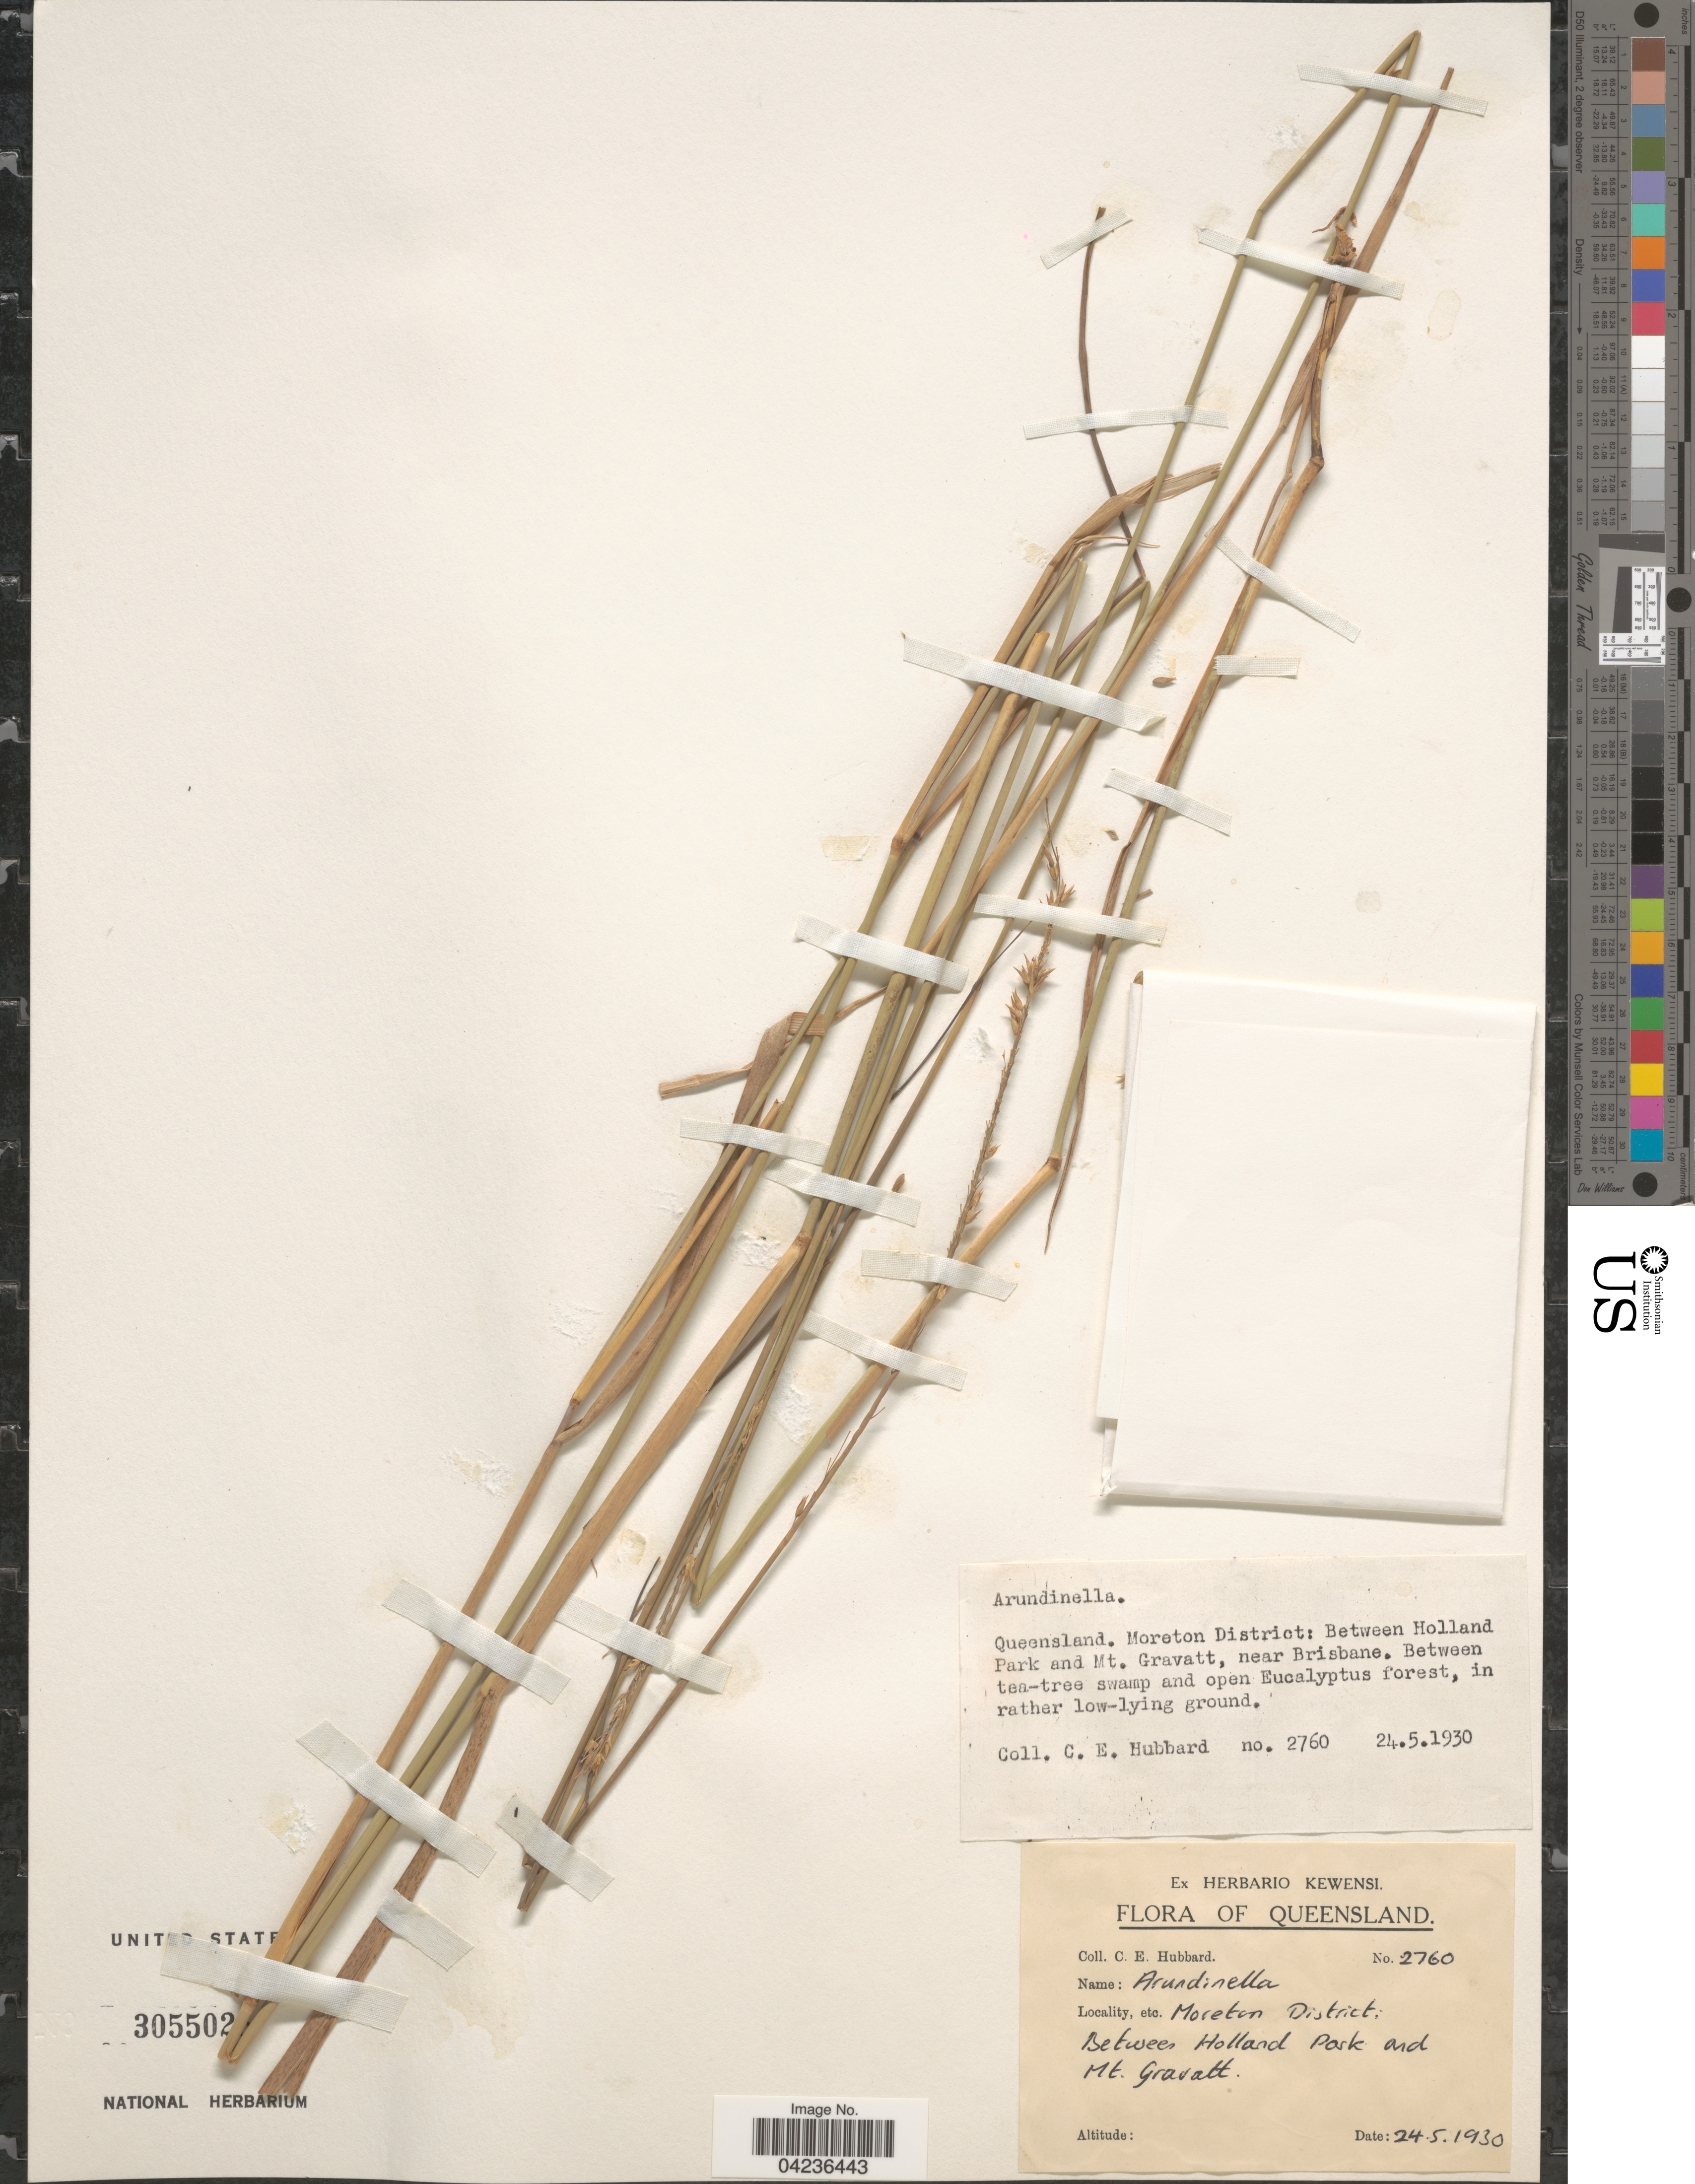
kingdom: Plantae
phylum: Tracheophyta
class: Liliopsida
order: Poales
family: Poaceae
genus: Arundinella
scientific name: Arundinella sp.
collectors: C. E. Hubbard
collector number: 2760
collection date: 1930-05-24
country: Australia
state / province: Queensland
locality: Moreton District: Between Holland Park and Mt. Gravatt, near Brisbane.